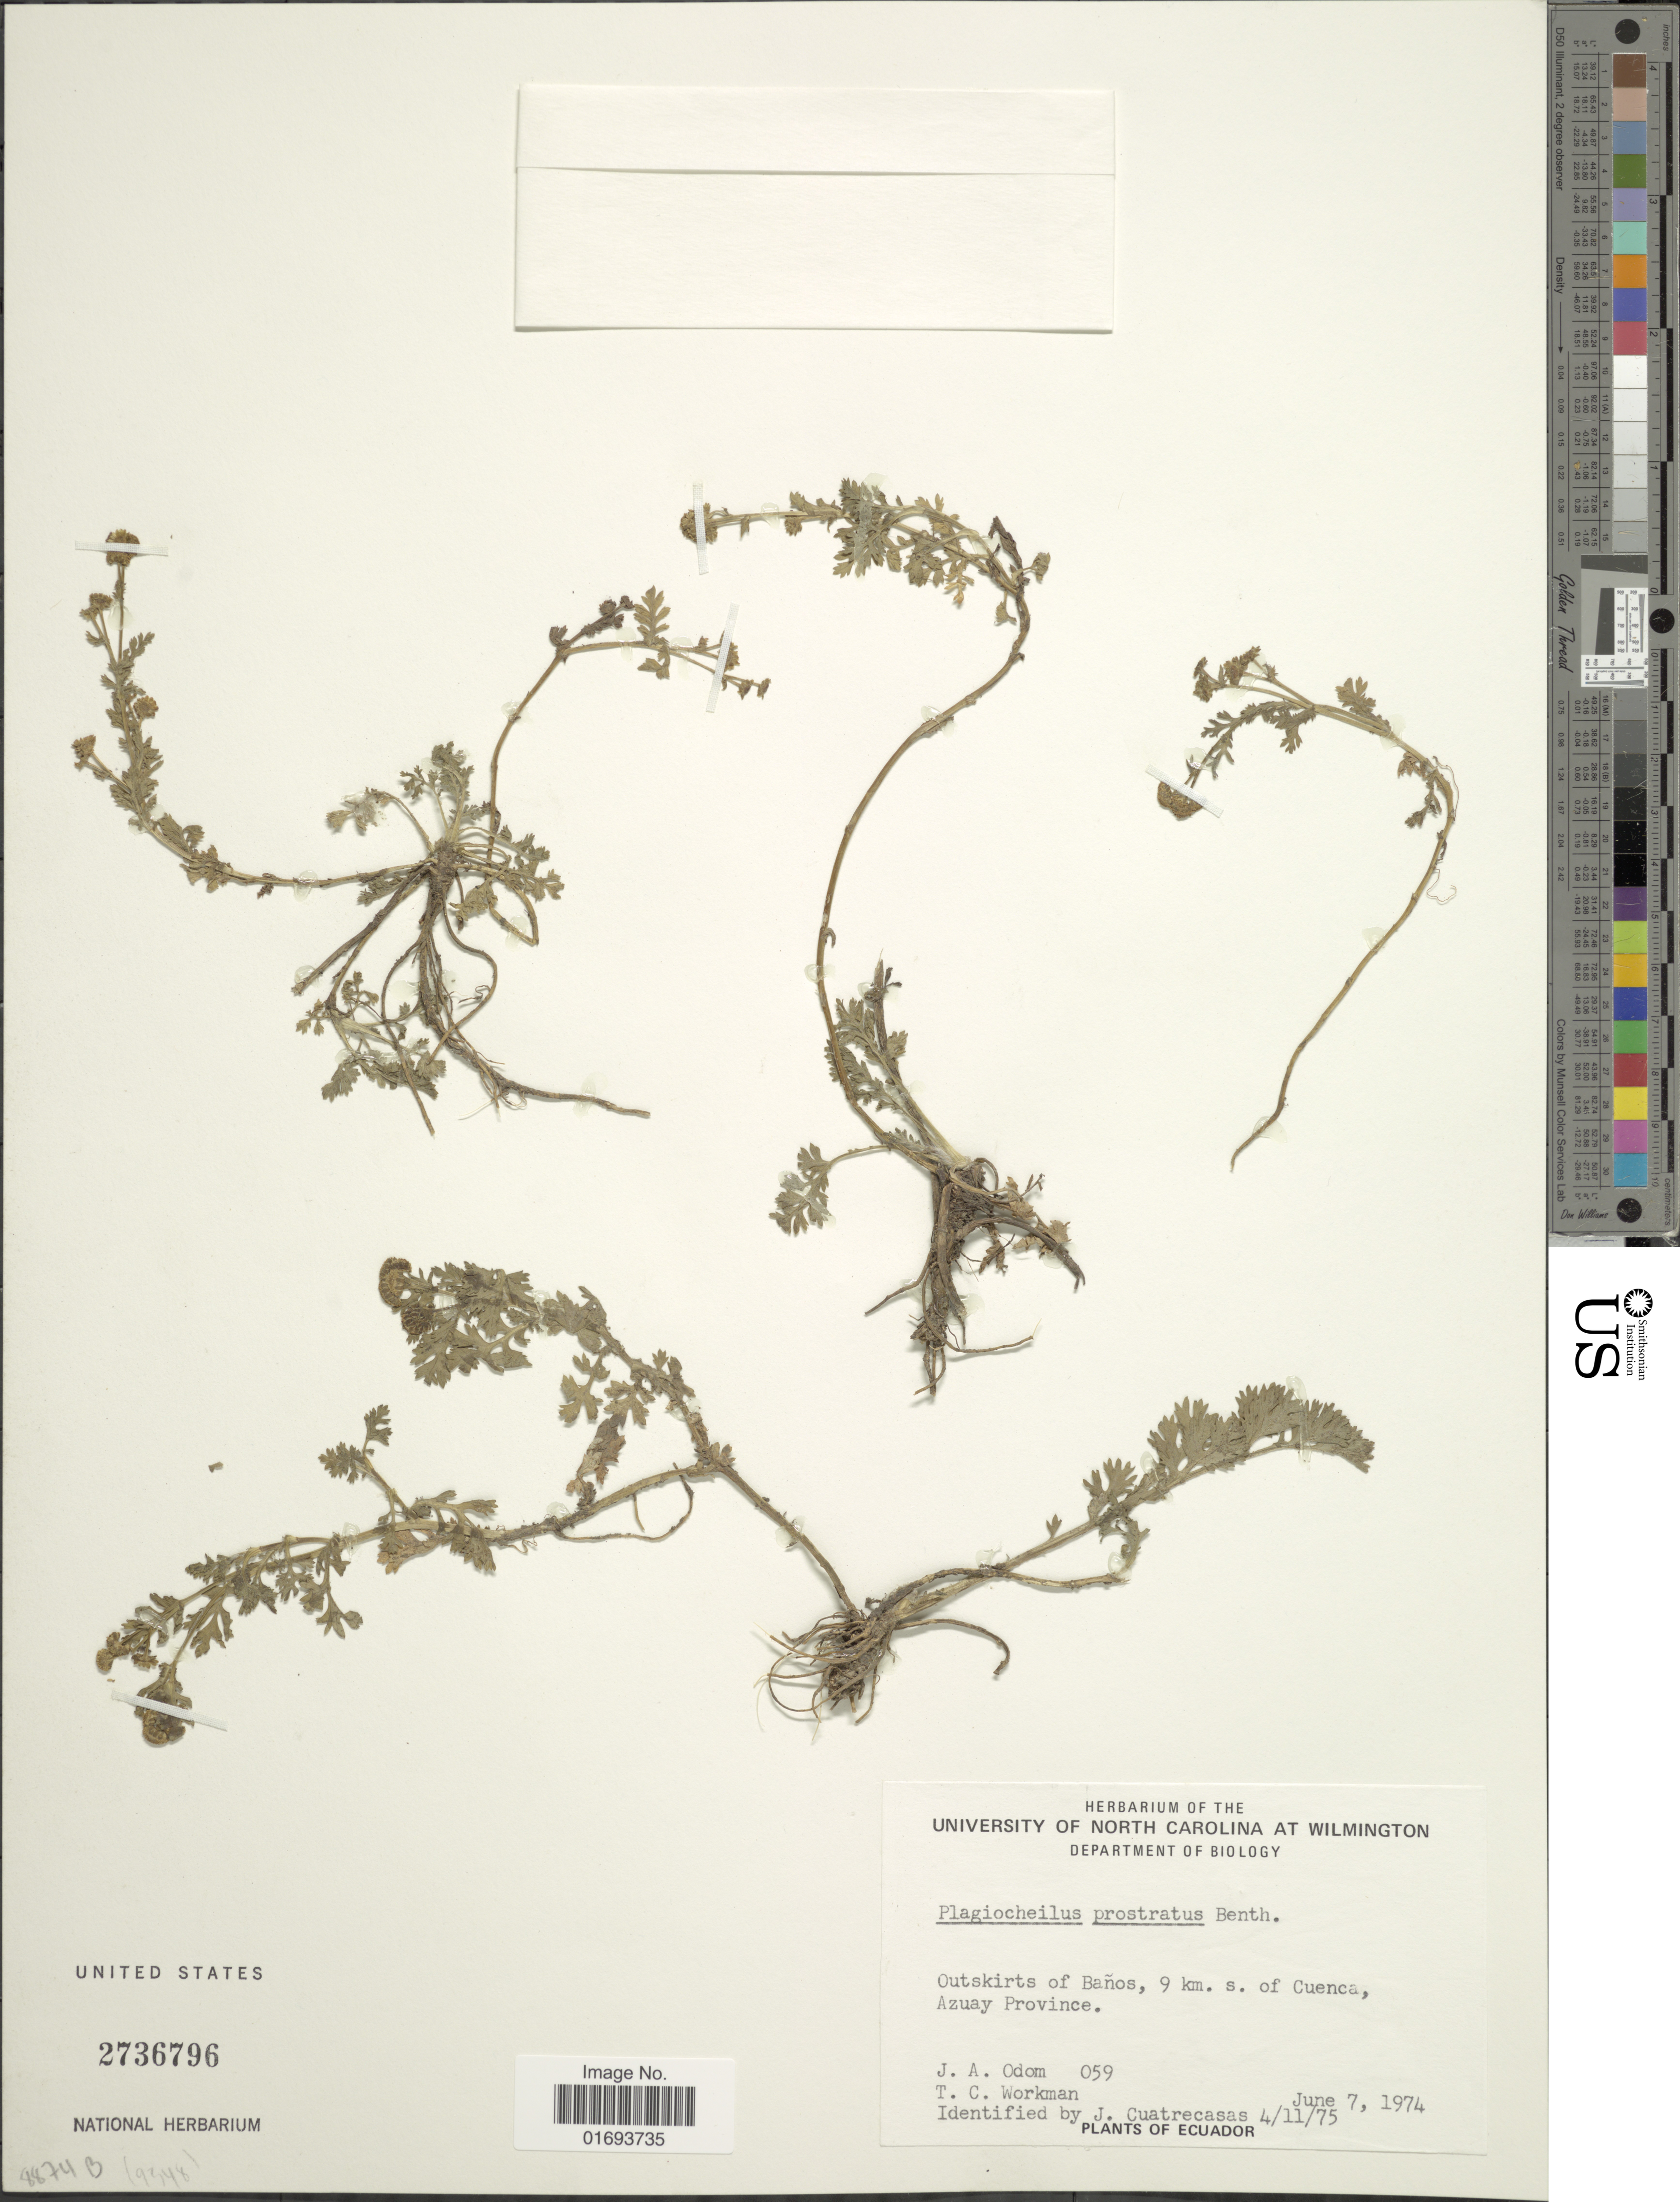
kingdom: Plantae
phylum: Tracheophyta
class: Magnoliopsida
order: Asterales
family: Asteraceae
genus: Plagiocheilus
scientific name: Plagiocheilus prostratus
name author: Benth.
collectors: J. Odom & T. Workman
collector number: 059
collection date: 1974-06-07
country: Ecuador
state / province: Azuay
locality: Outskirts of Baños, 9 km. s. of Cuenca, Azuay Province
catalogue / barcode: US 2736796